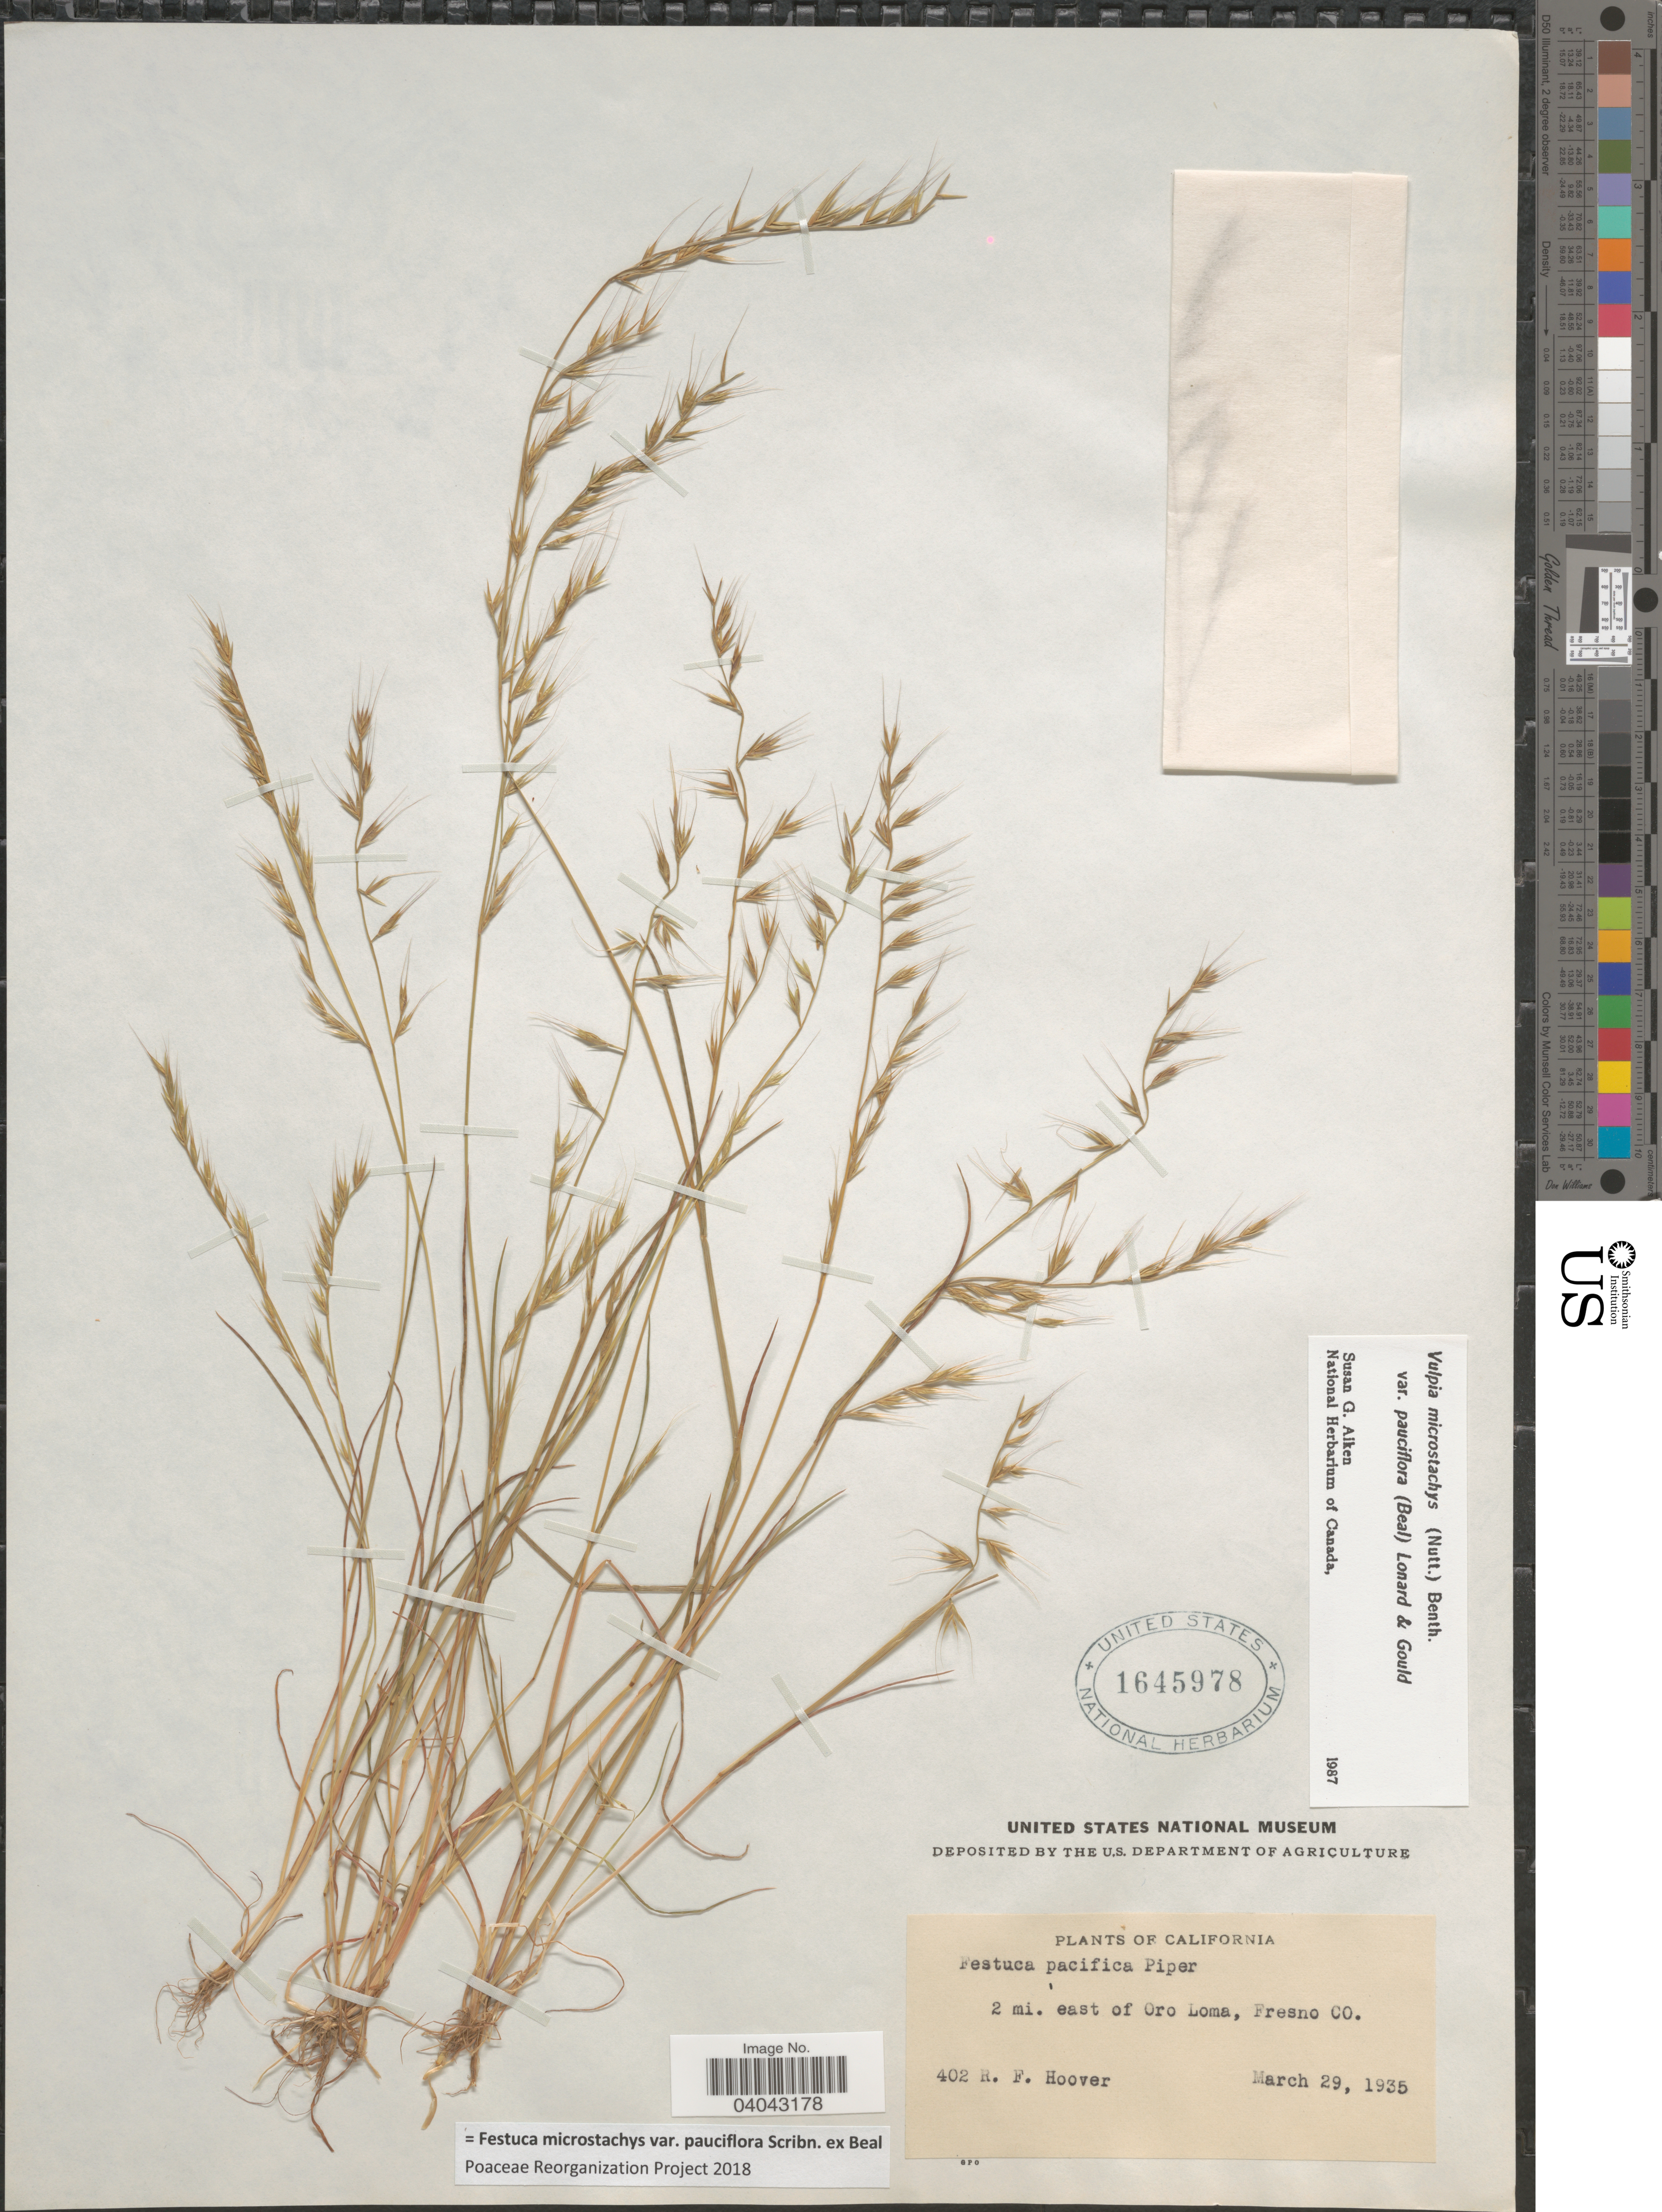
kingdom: Plantae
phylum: Tracheophyta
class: Liliopsida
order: Poales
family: Poaceae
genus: Festuca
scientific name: Festuca microstachys var. pauciflora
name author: Scribn. ex W.J. Beal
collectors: R. F. Hoover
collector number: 402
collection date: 1935-03-29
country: United States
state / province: California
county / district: Fresno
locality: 2 mi. east of Oro Loma, Fresno CO.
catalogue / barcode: US 1645978